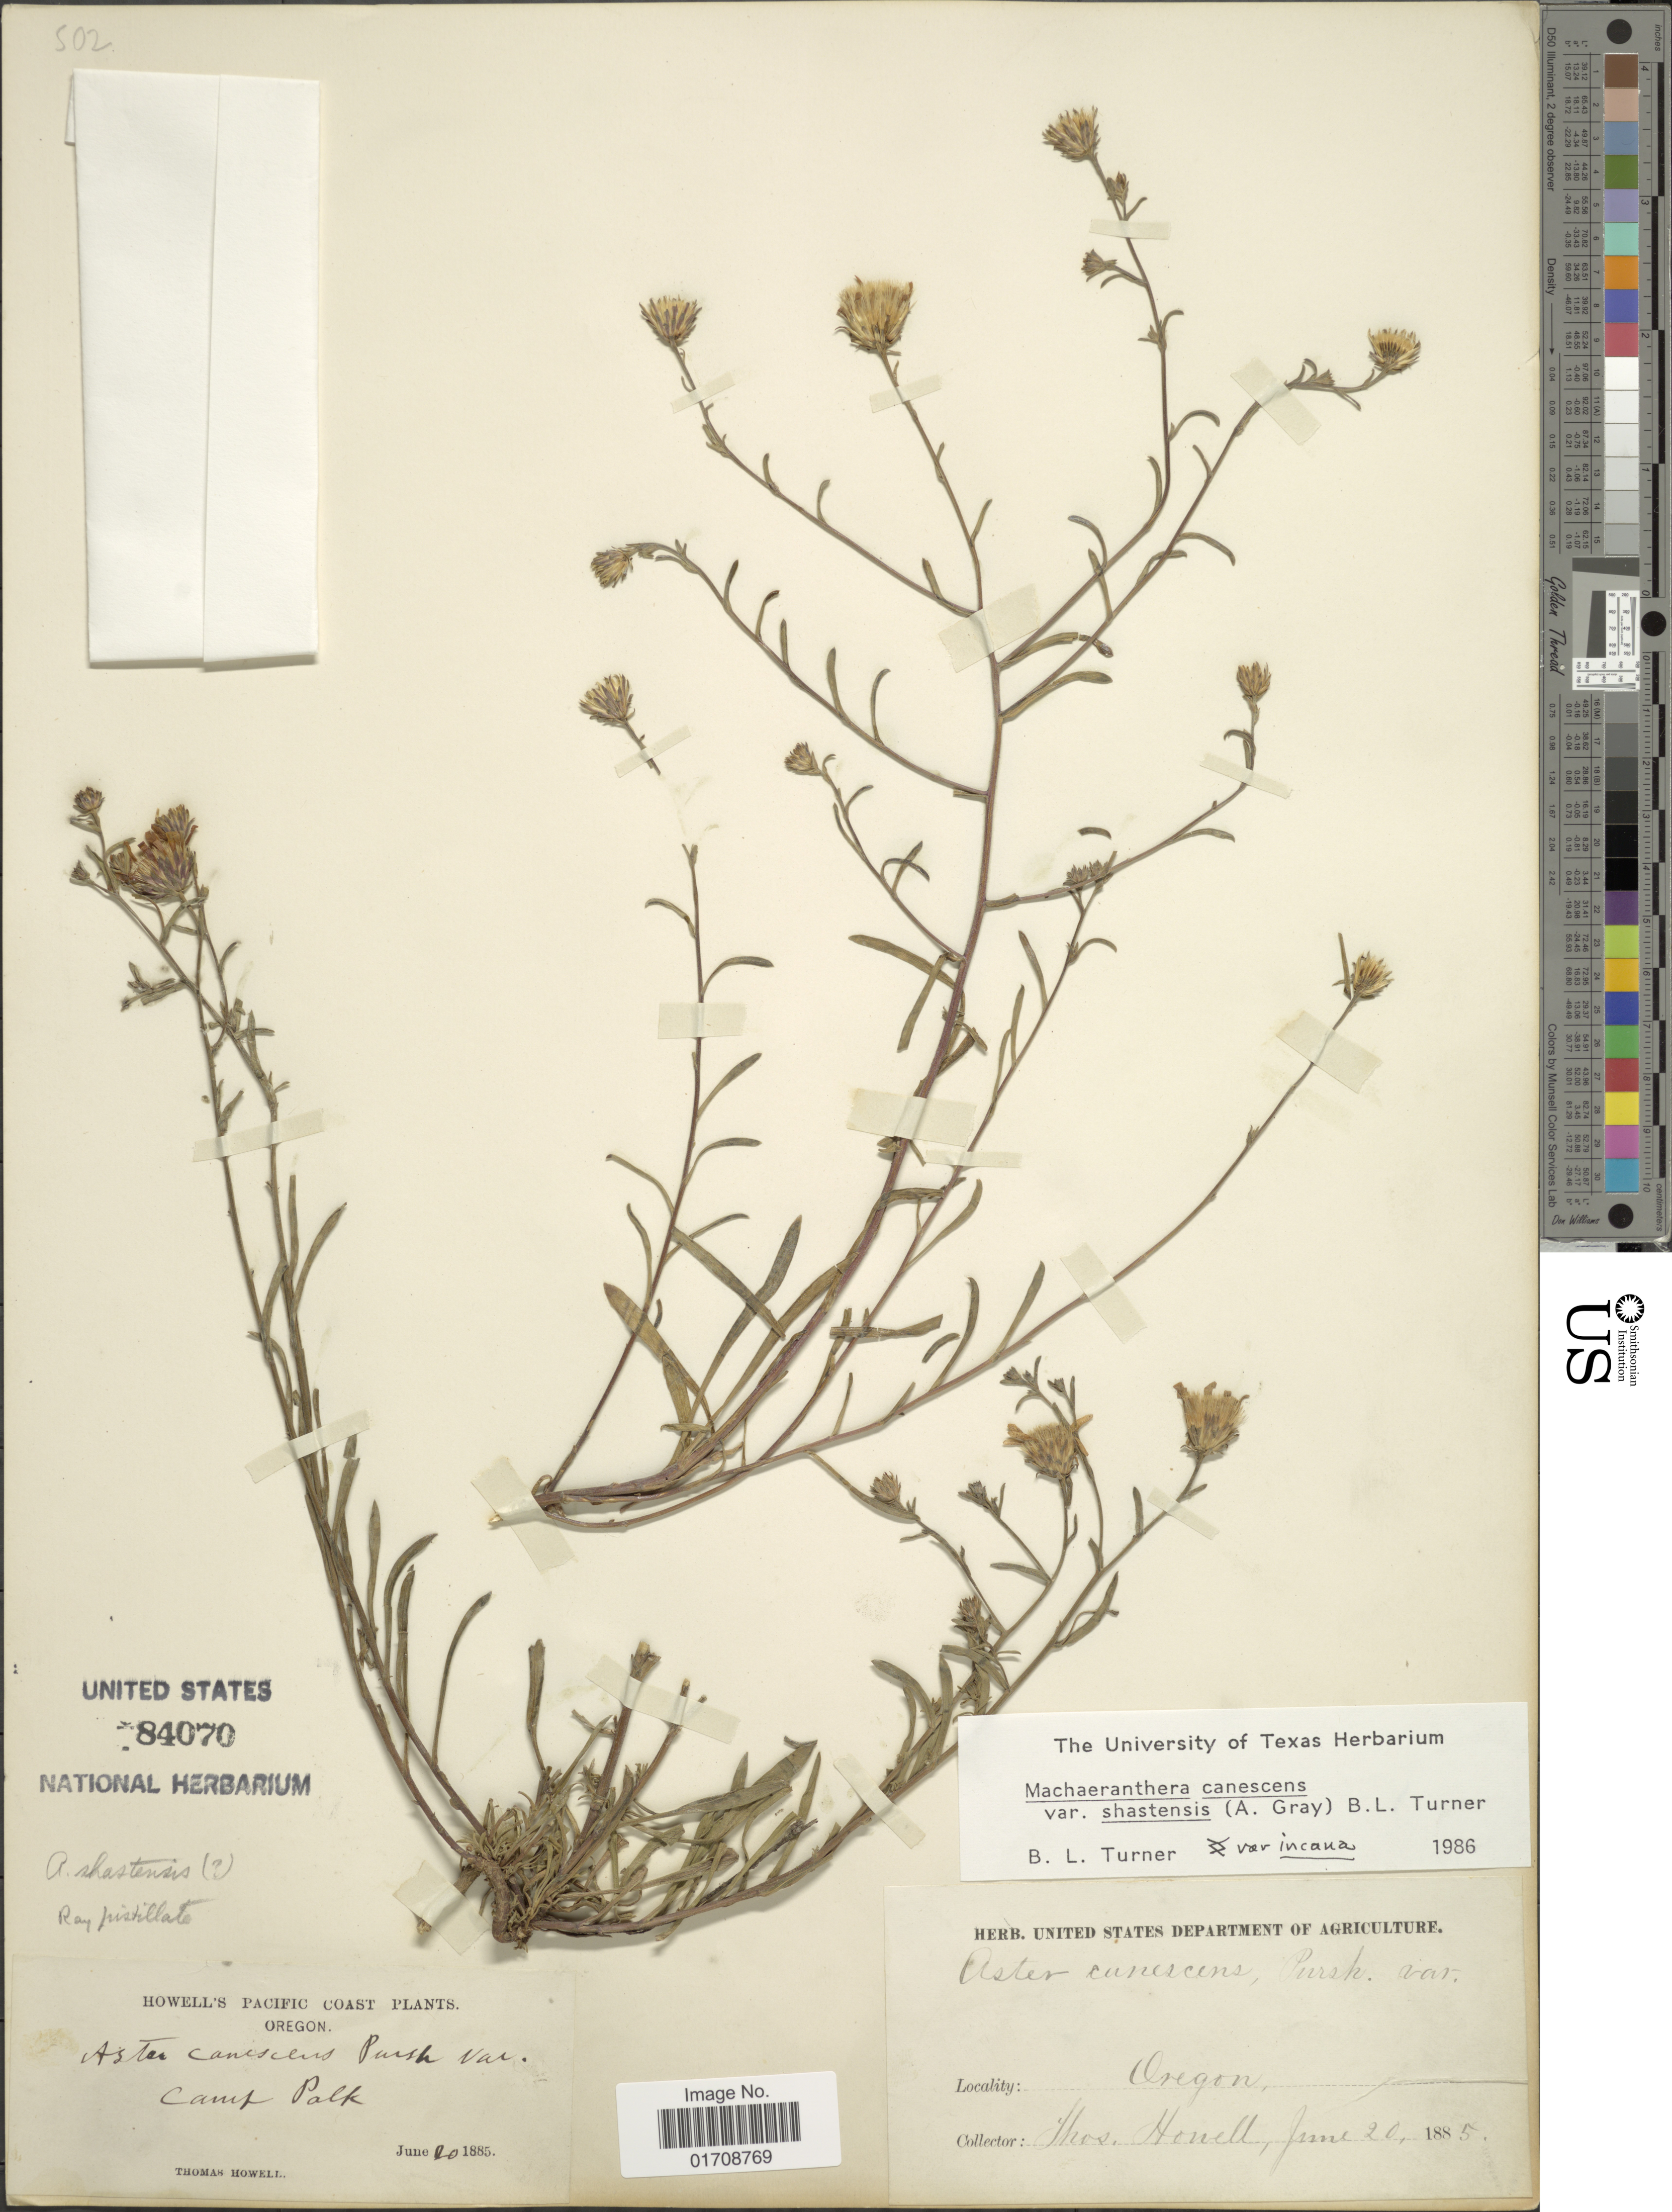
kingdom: Plantae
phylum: Tracheophyta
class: Magnoliopsida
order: Asterales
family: Asteraceae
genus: Machaeranthera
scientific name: Machaeranthera canescens var. shastensis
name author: (A. Gray) B.L. Turner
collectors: T. Howell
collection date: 1885-06-20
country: United States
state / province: Oregon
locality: Pacific Coast, Camp Polk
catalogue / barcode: US 84070